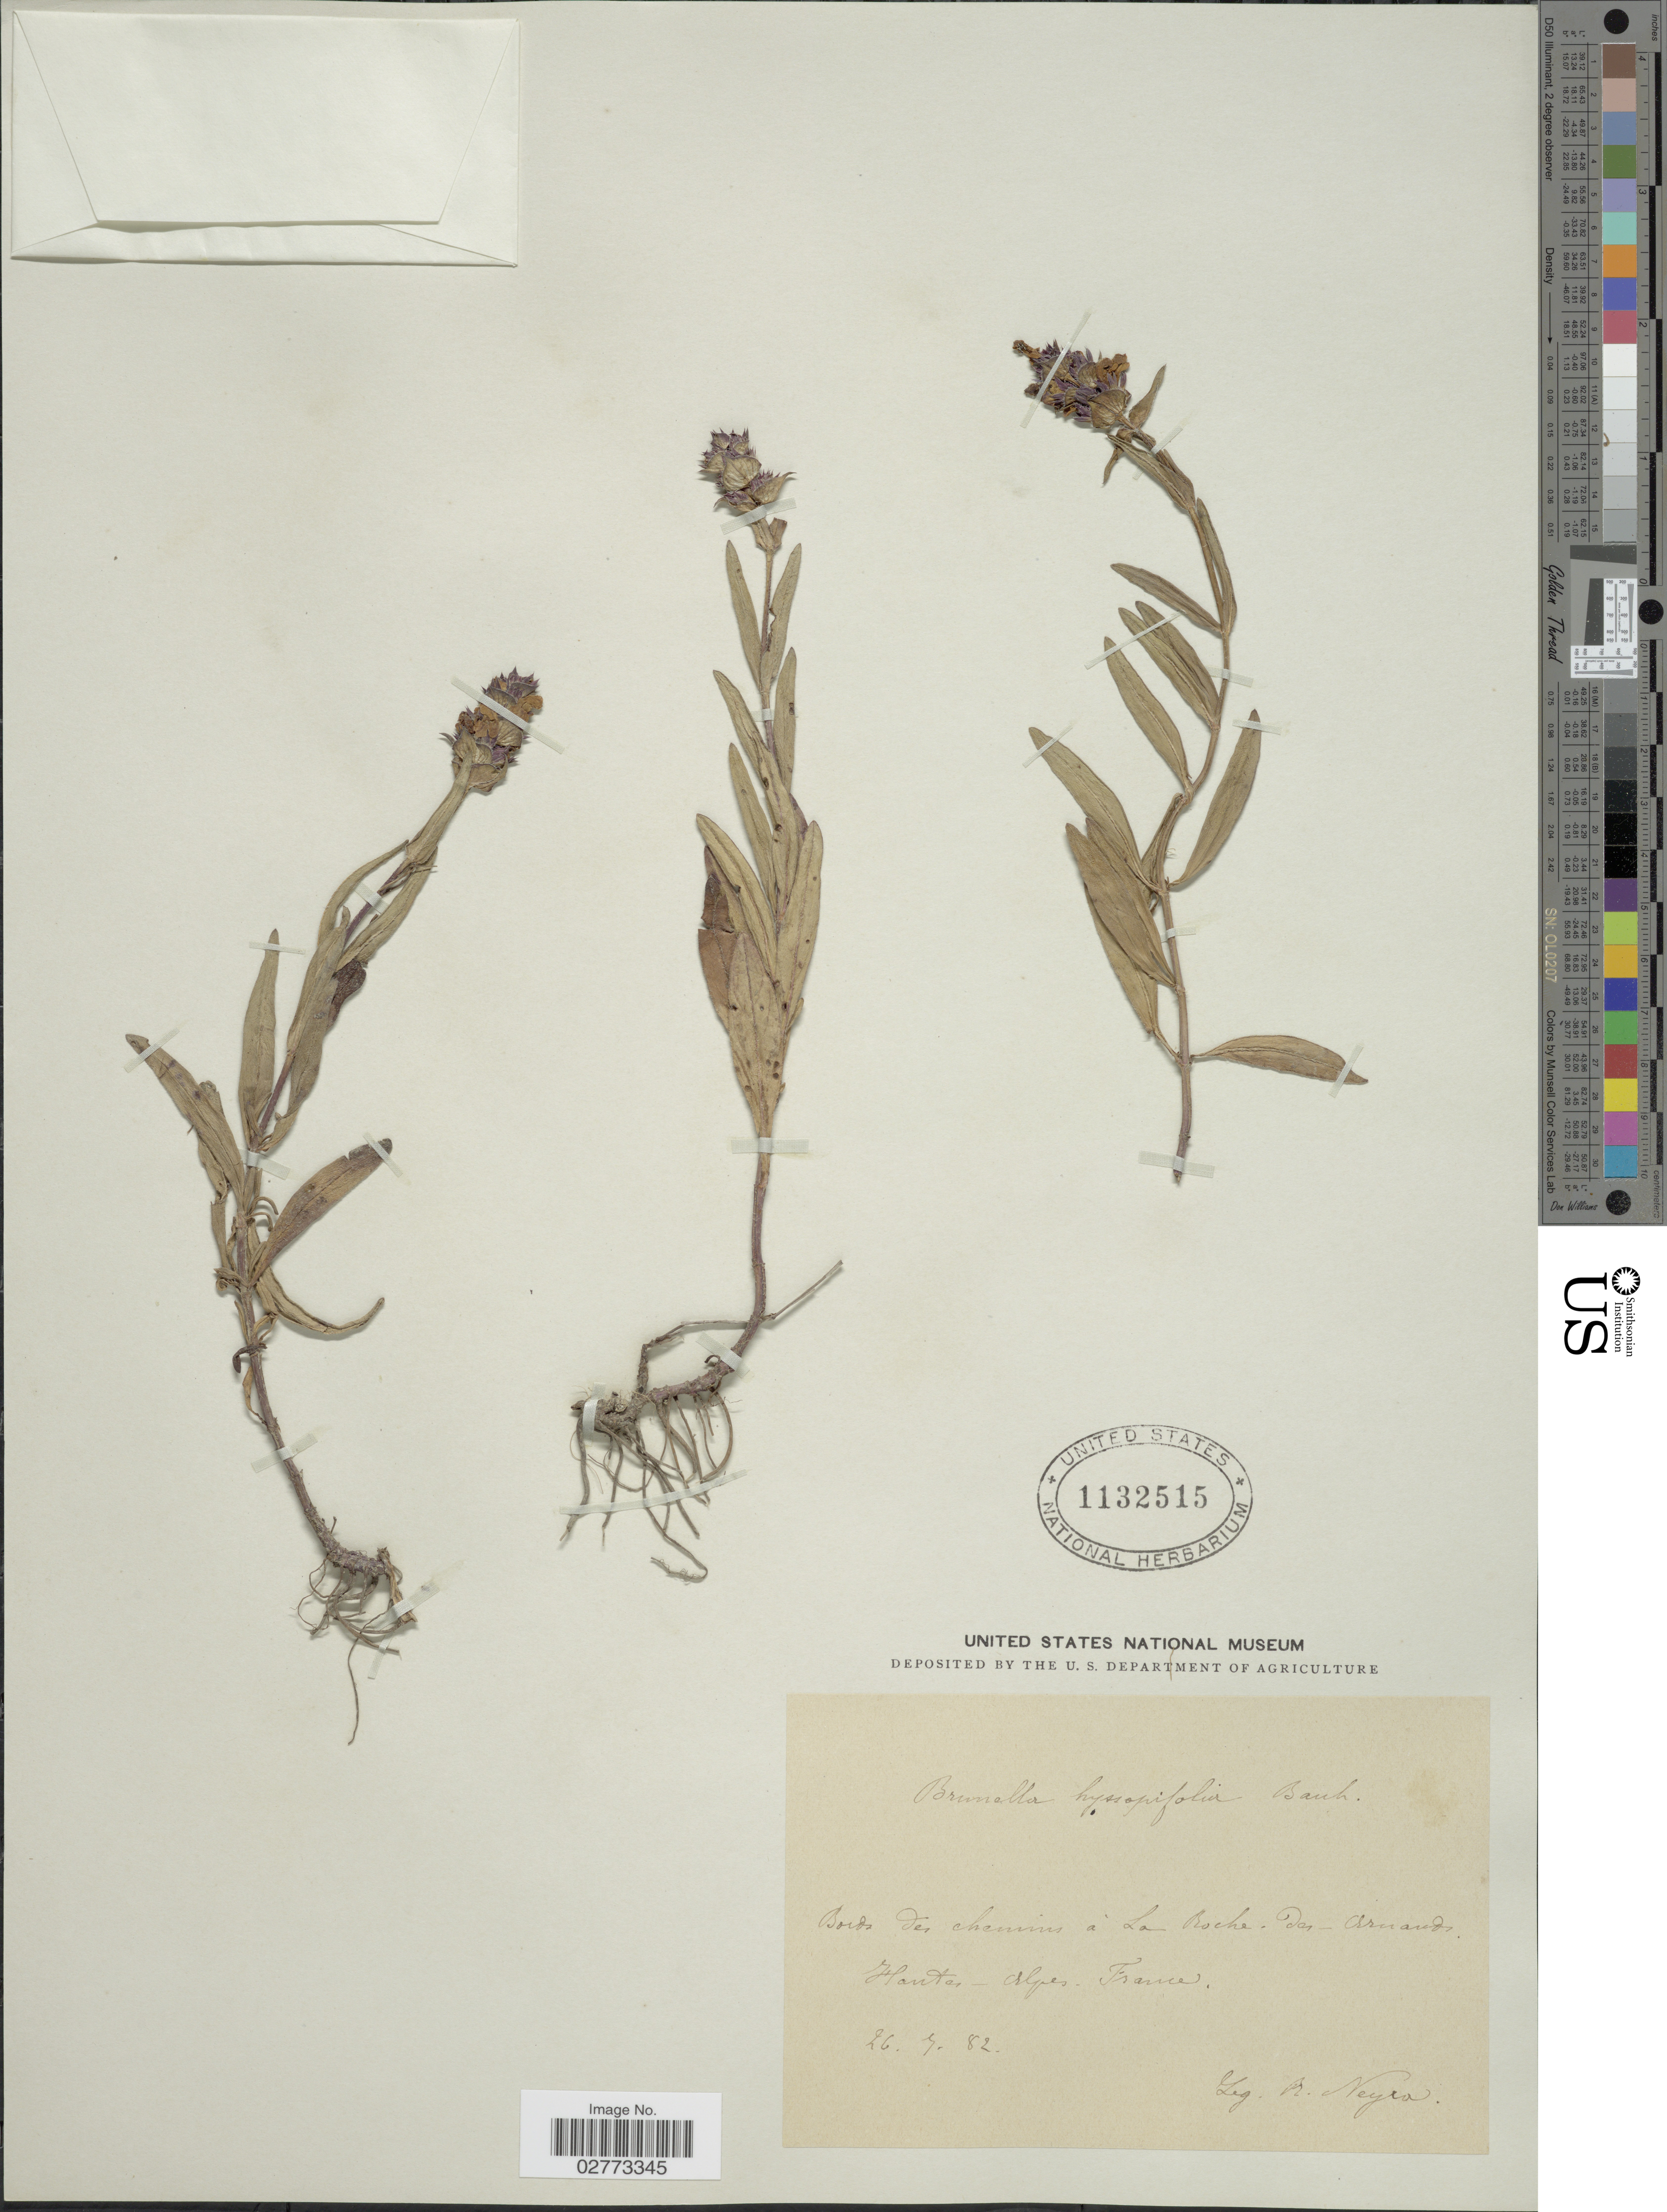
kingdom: Plantae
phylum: Tracheophyta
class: Magnoliopsida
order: Lamiales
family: Lamiaceae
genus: Prunella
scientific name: Prunella hyssopifolia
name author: L.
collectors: B. Neyra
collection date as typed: Transcribed d/m/y: 26/7/82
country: France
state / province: Provence-Alpes-Côte d'Azur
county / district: Hautes-Alpes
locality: Bords des chemins à La Boche-des-Arnands. Hautes-Alpes.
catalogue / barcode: US 1132515